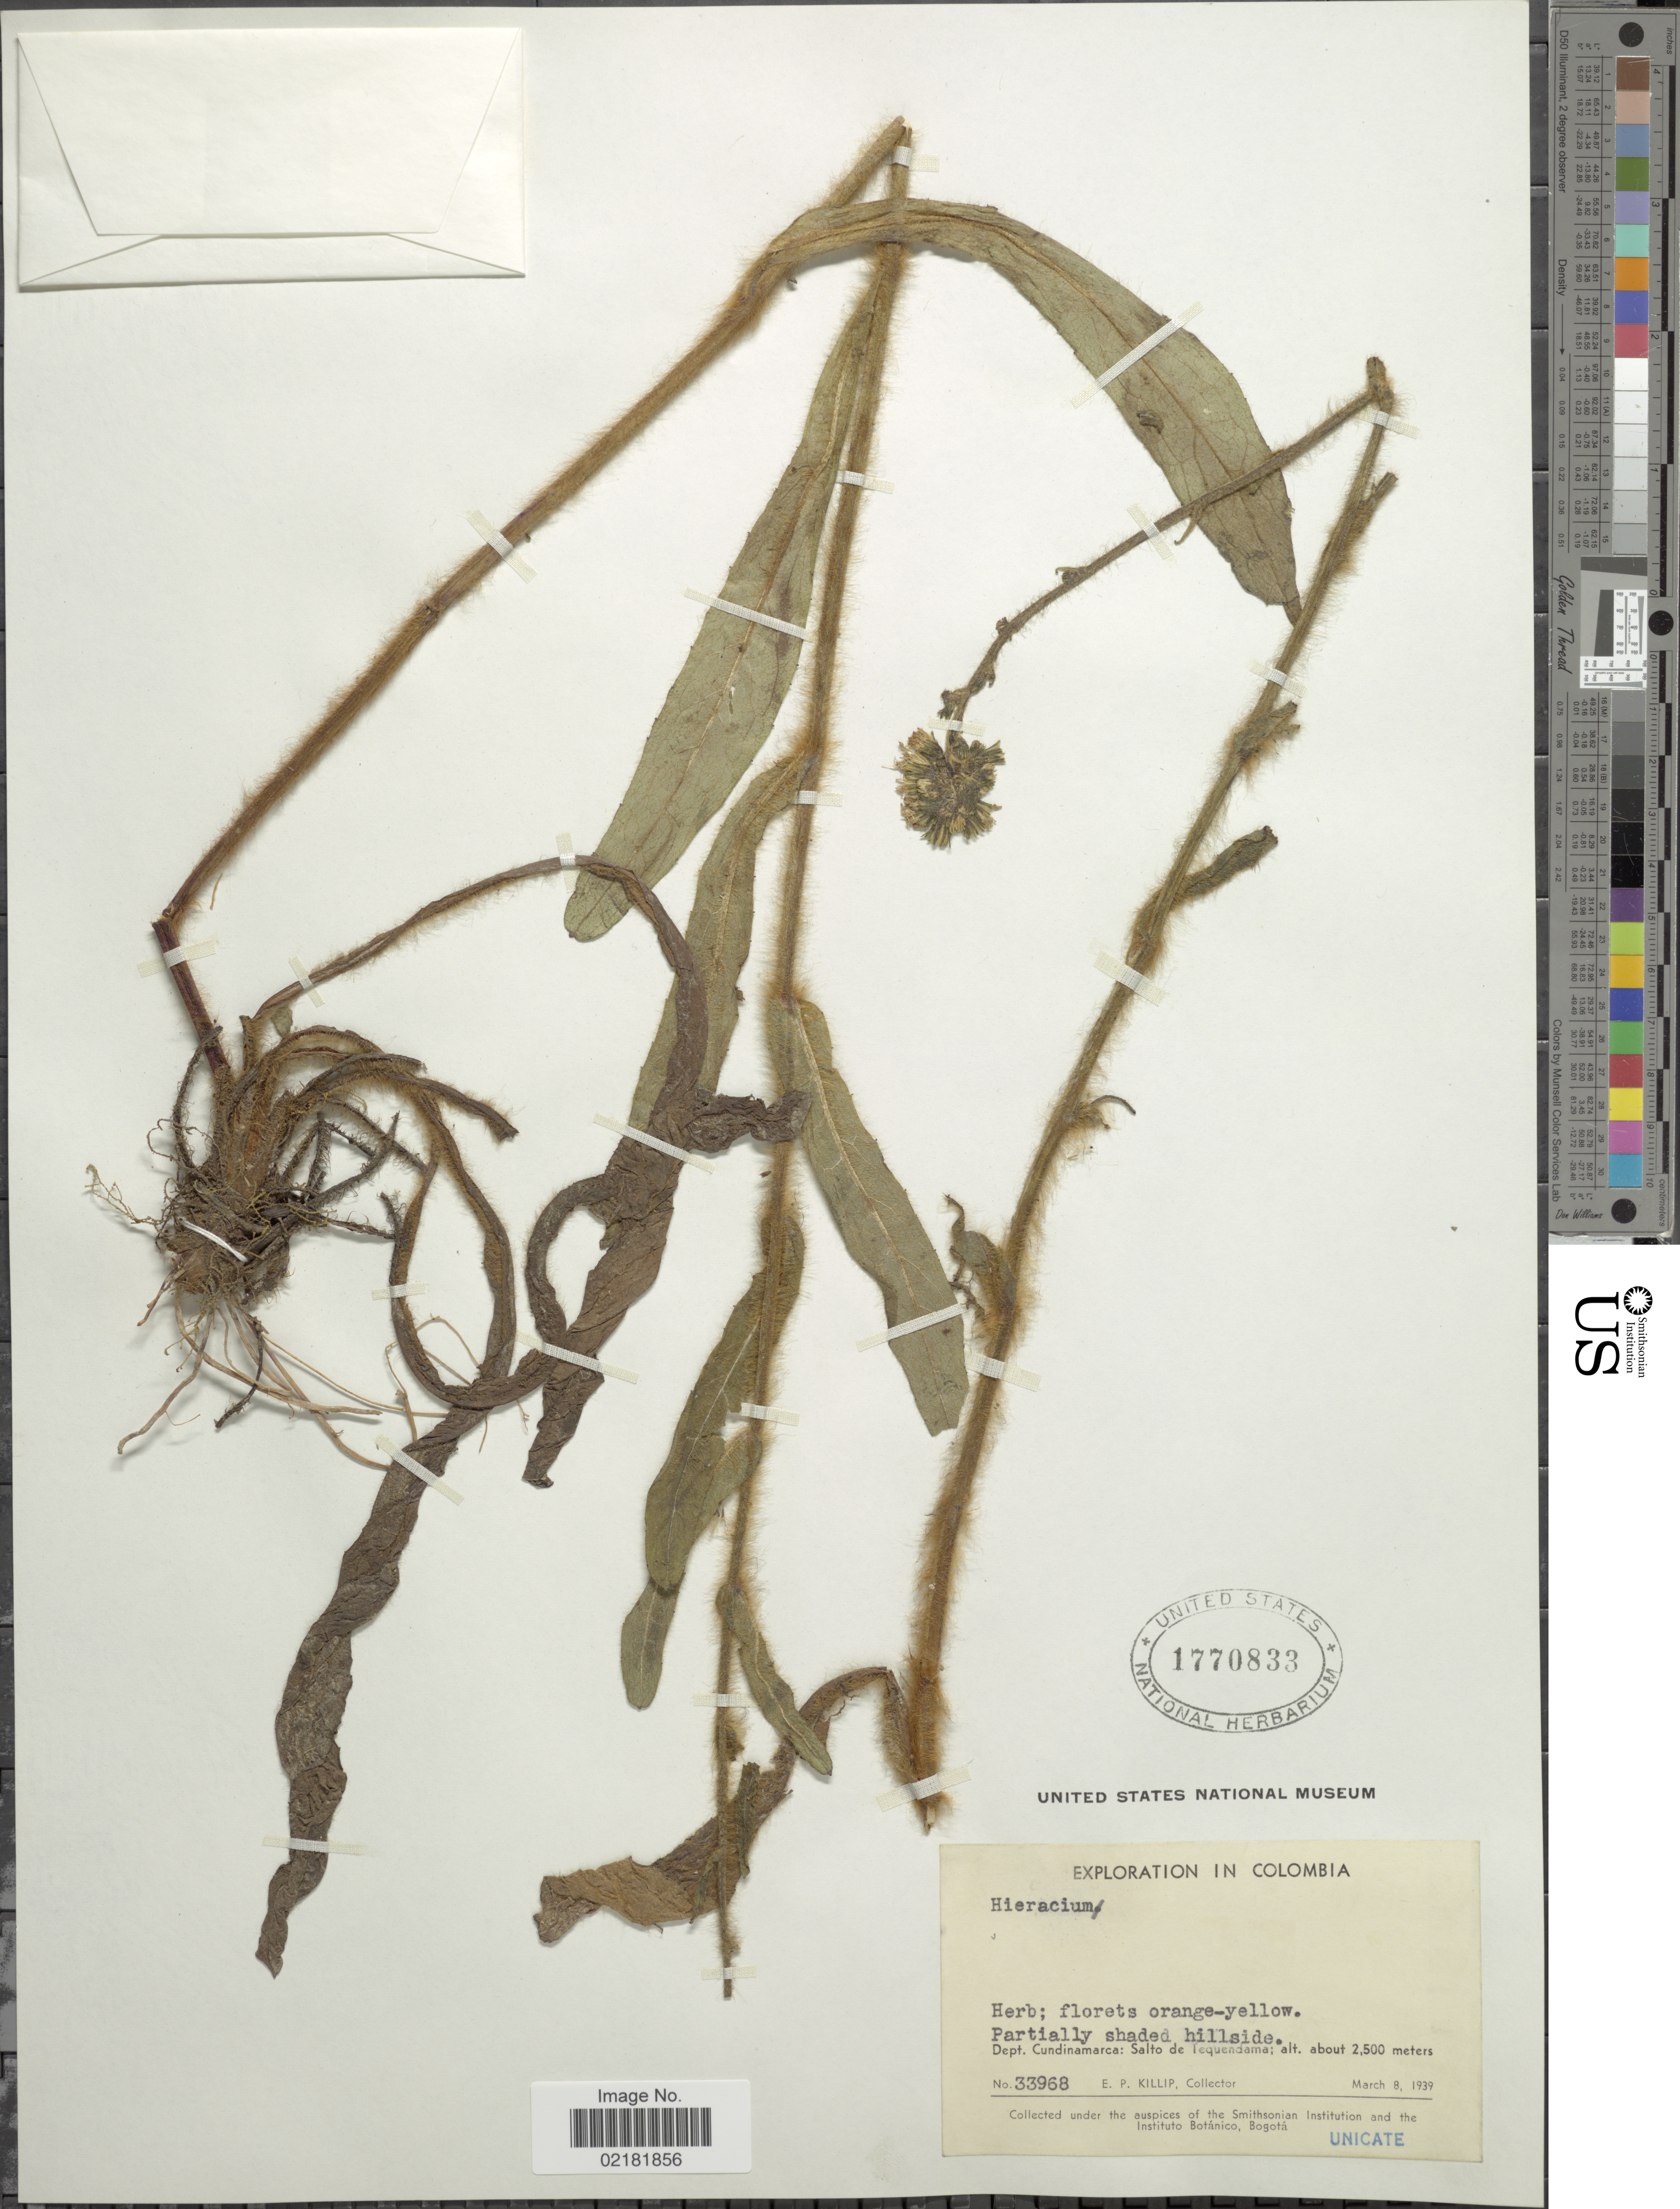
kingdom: Plantae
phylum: Tracheophyta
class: Magnoliopsida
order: Asterales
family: Asteraceae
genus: Hieracium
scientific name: Hieracium repandulare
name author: Druce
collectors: E. P. Killip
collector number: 33968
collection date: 1939-03-08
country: Colombia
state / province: Cundinamarca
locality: Salto de Tequendama, hillside.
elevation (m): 2500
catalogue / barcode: US 1770833